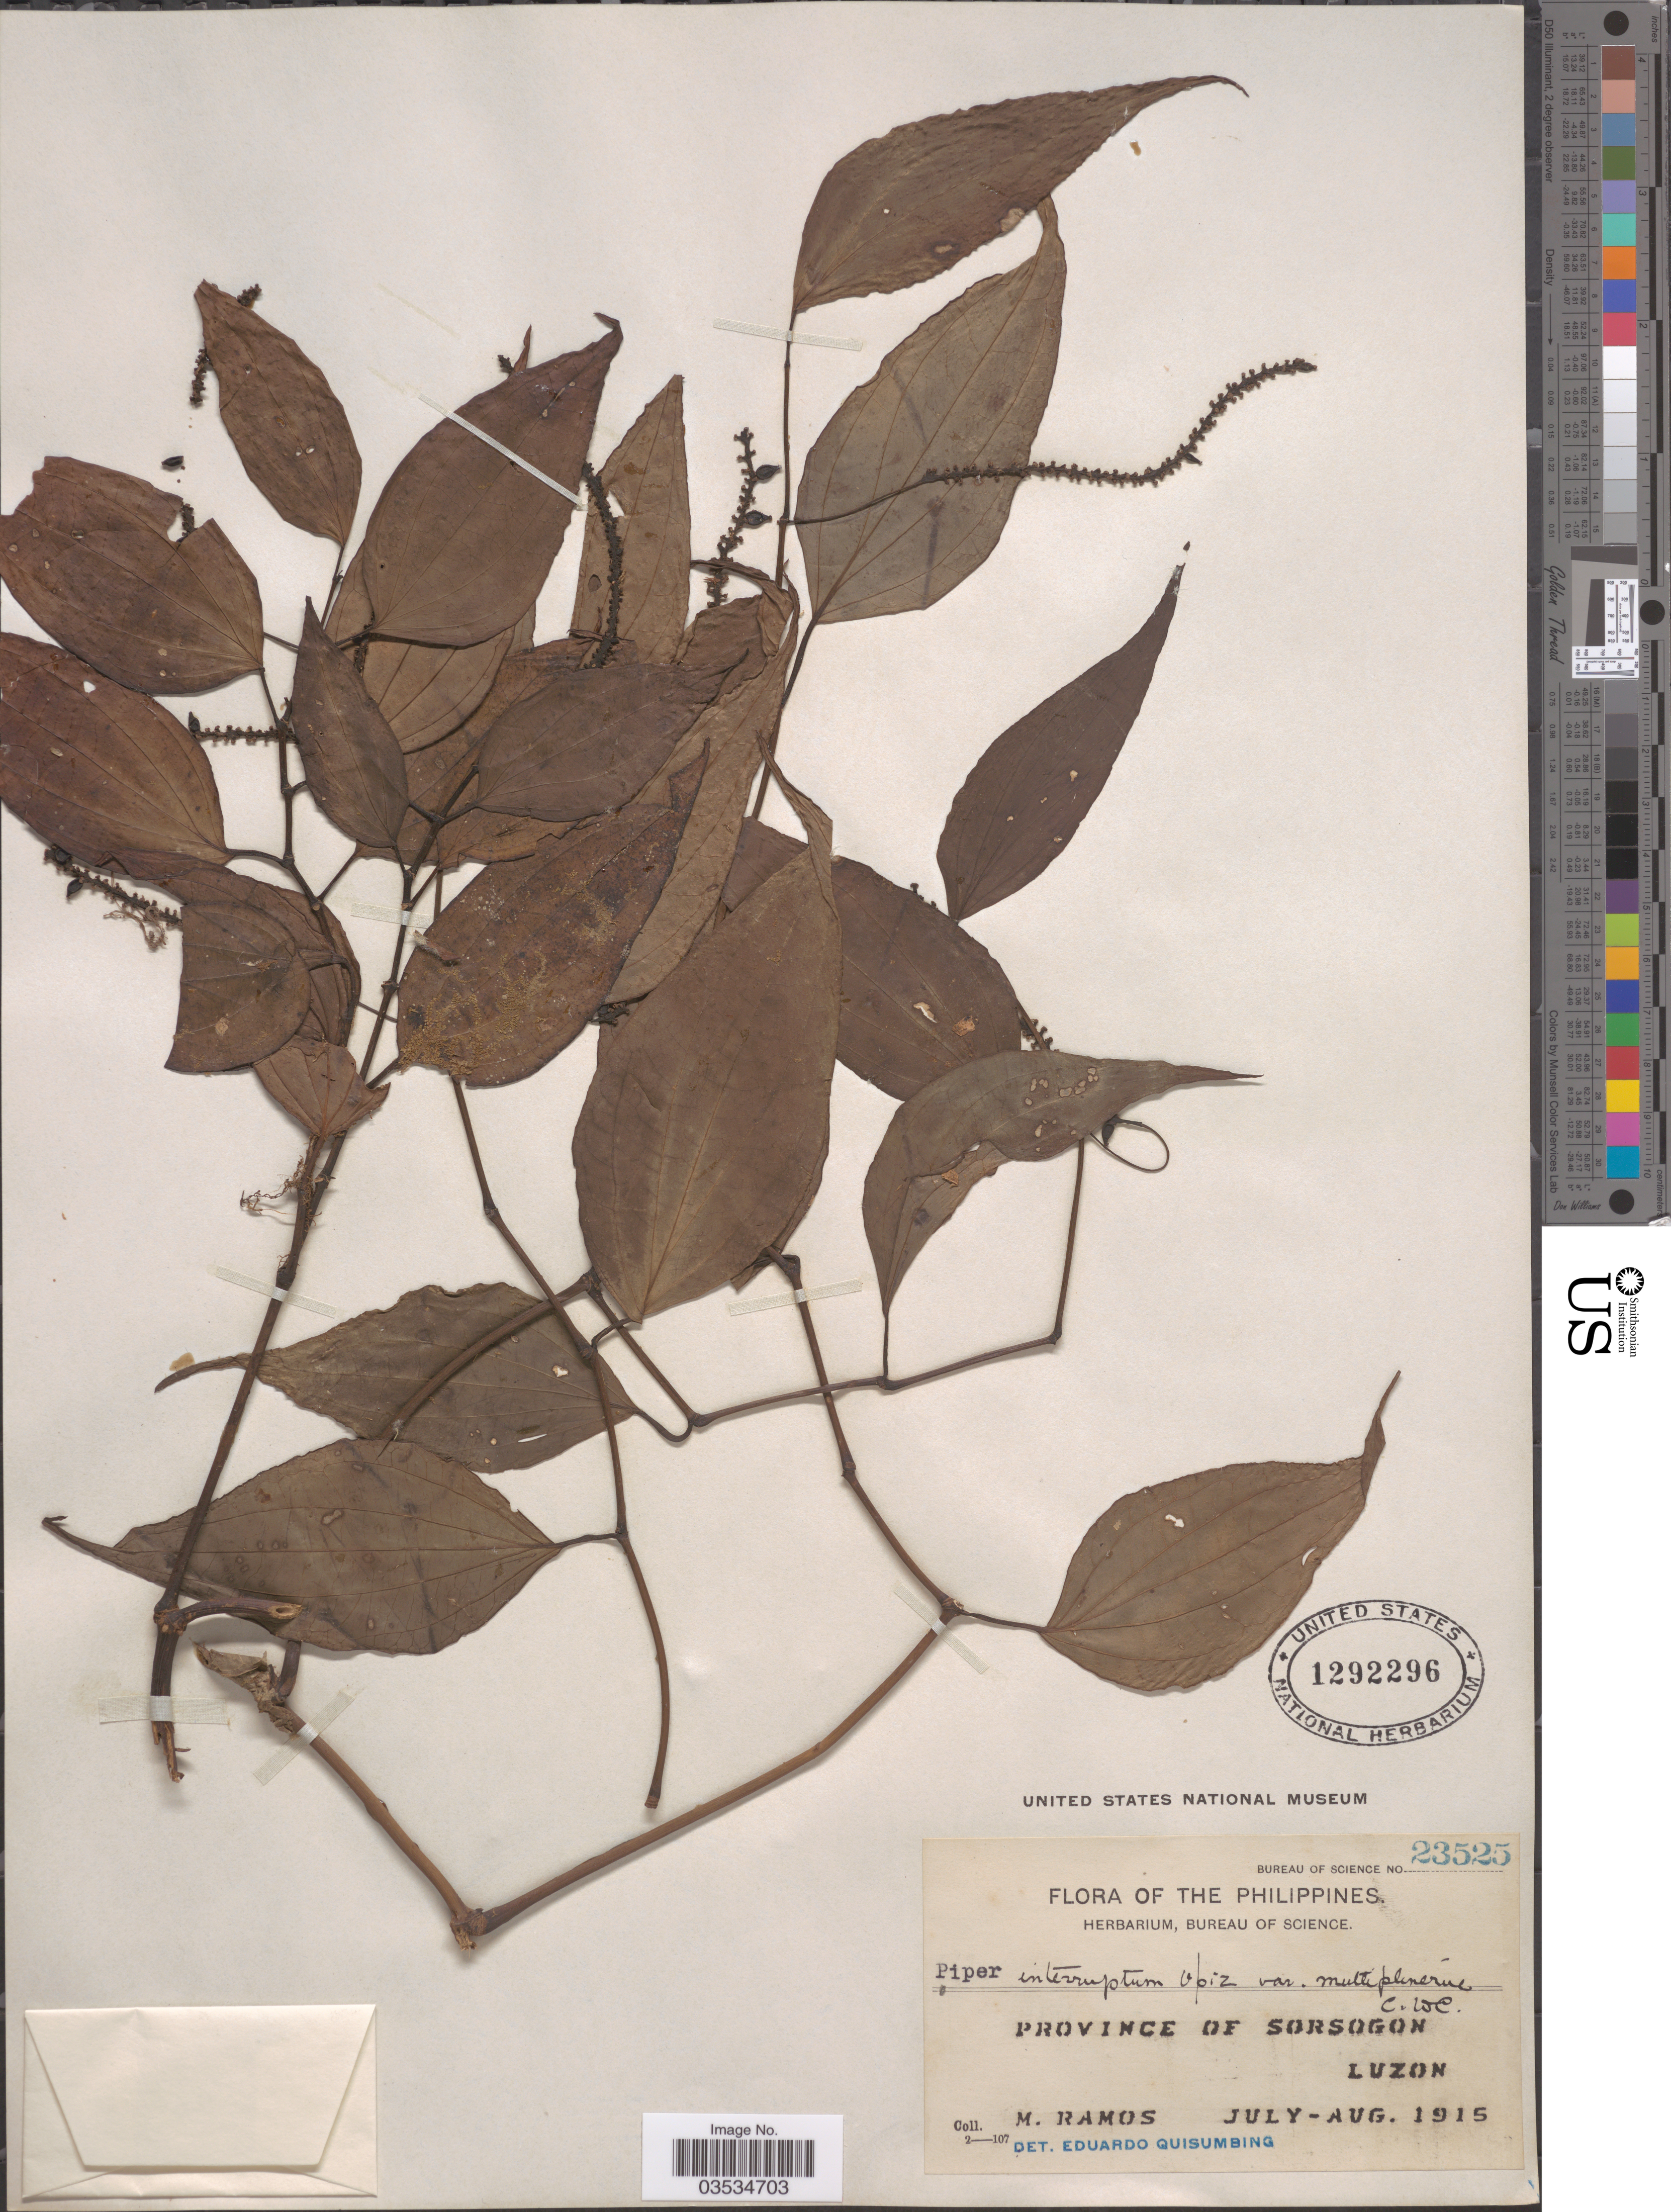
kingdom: Plantae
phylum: Tracheophyta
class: Magnoliopsida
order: Piperales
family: Piperaceae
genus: Piper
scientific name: Piper interruptum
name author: Opiz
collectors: M. Ramos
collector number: Bureau of Science 23525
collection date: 1915-07/1915-08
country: Philippines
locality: Province of Sorsogon. Luzon.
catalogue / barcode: US 1292296